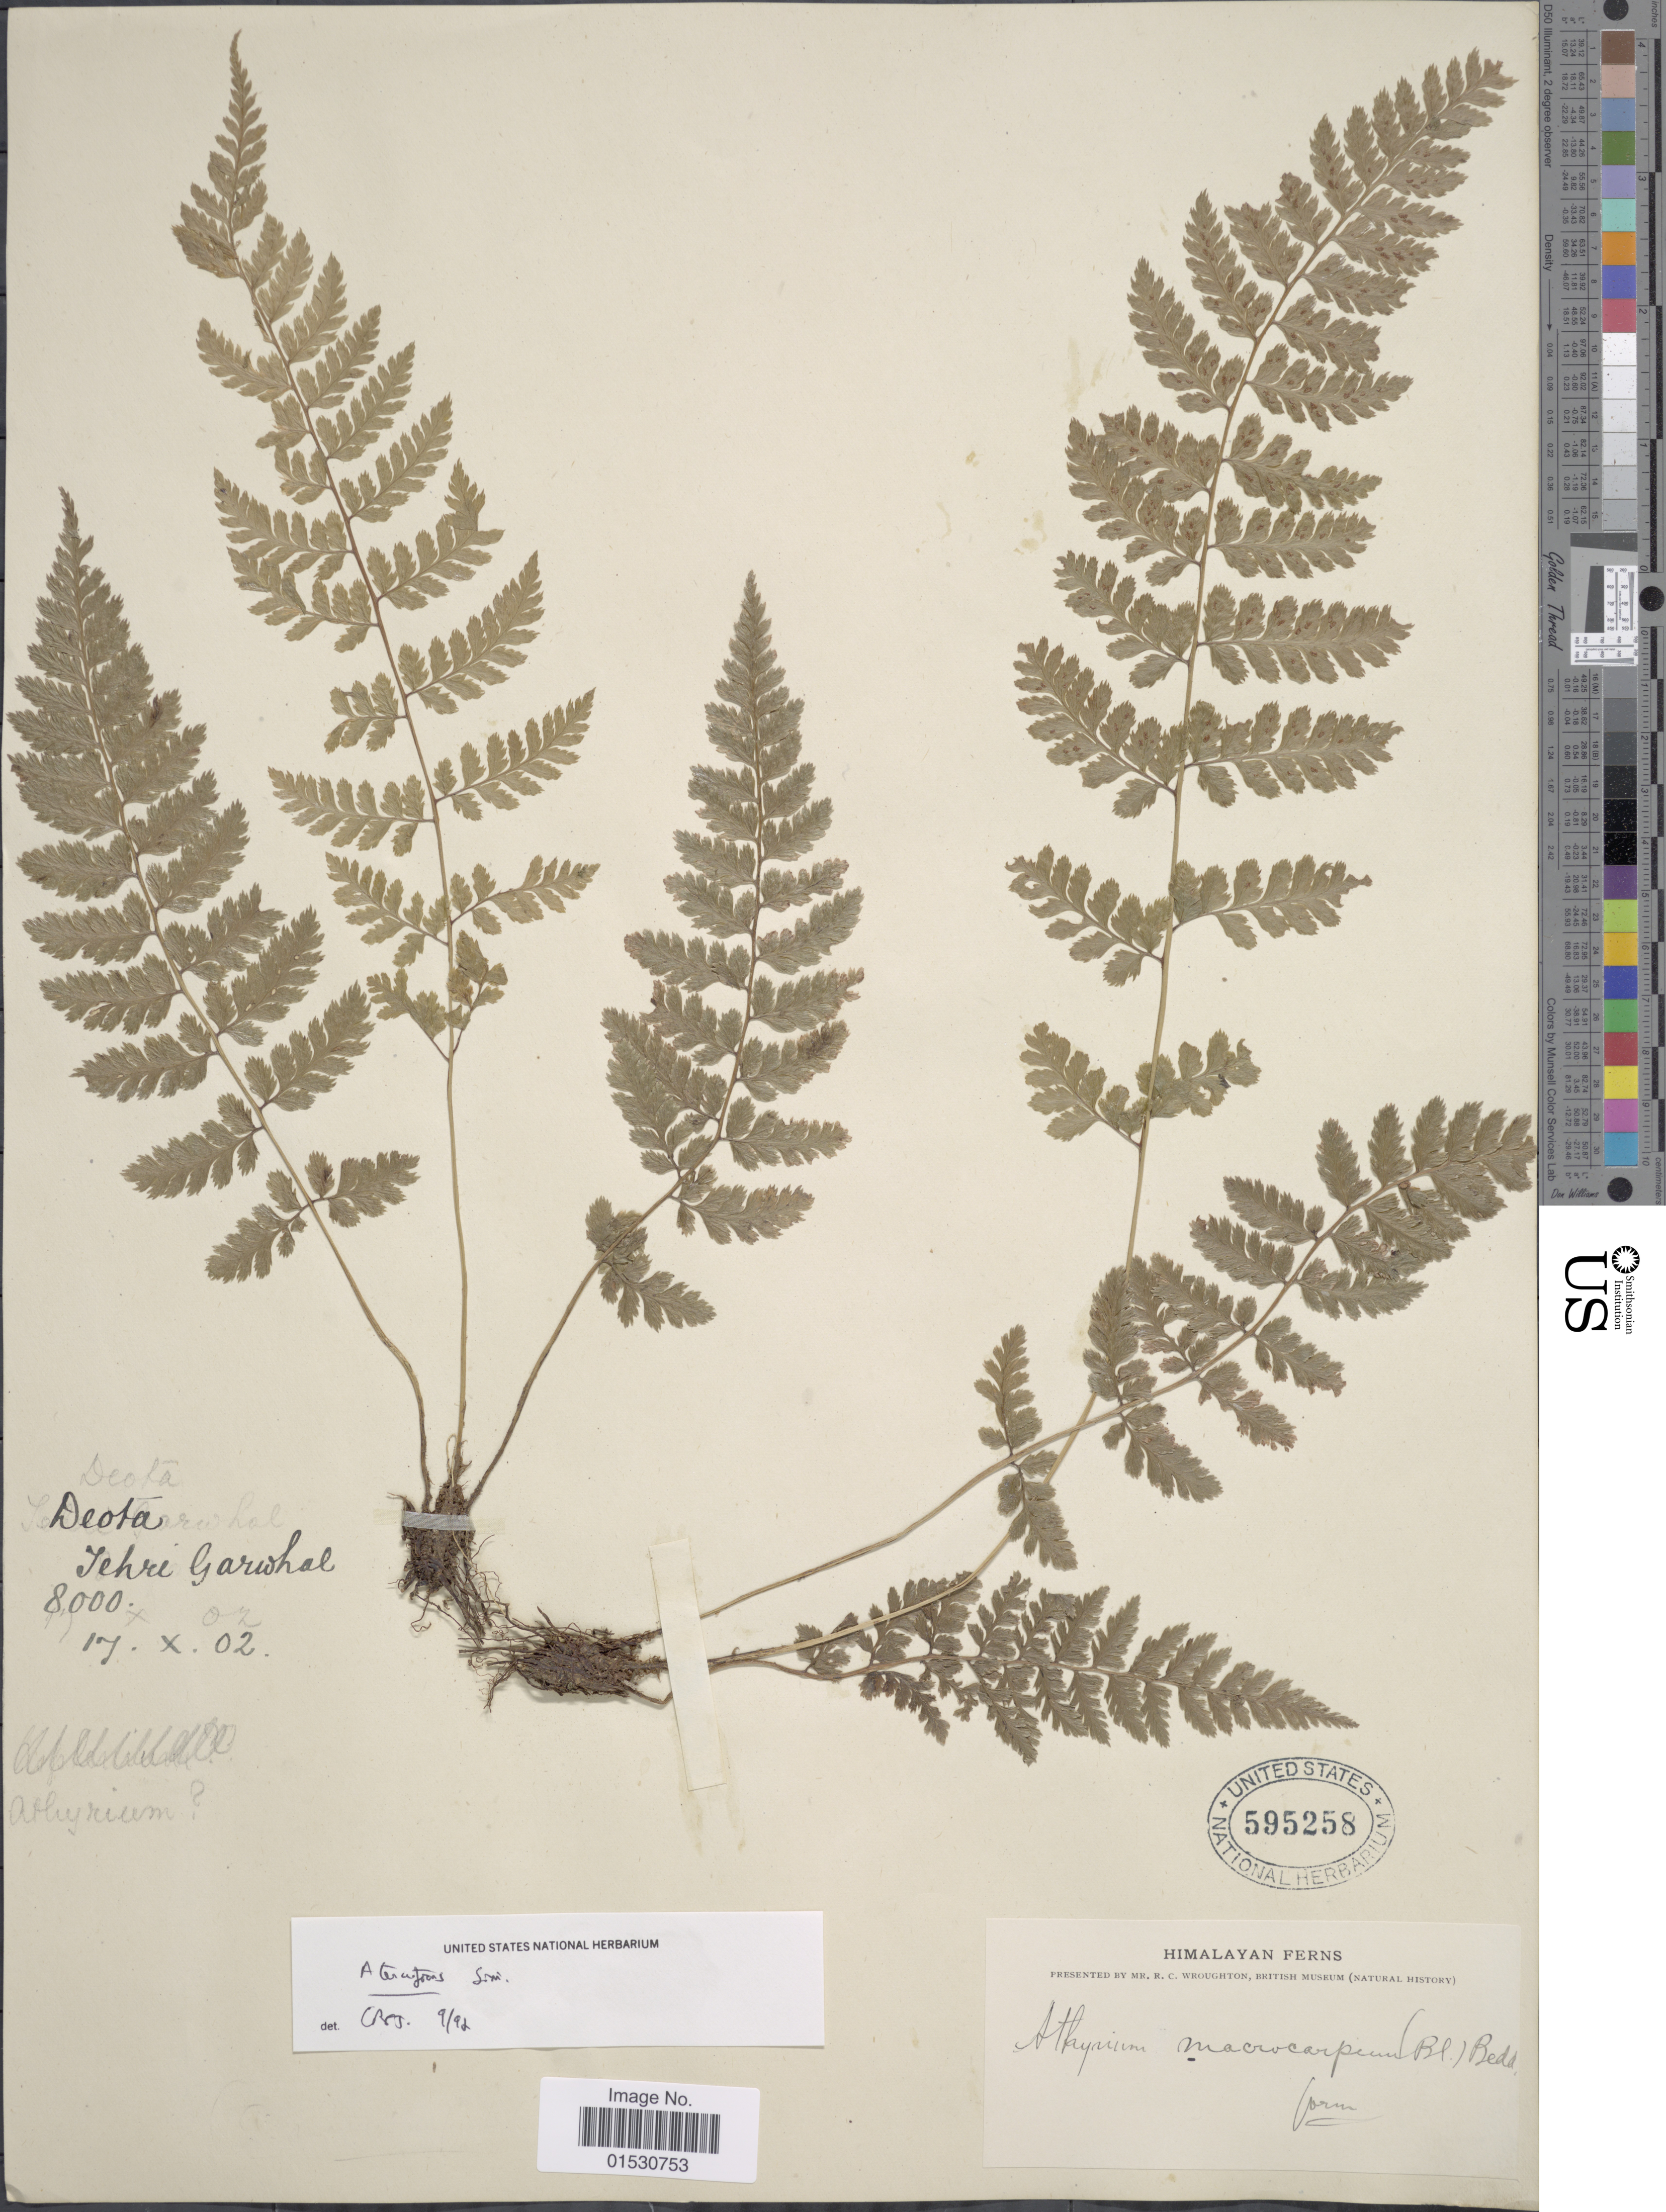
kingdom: Plantae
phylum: Tracheophyta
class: Polypodiopsida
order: Polypodiales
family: Athyriaceae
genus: Athyrium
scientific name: Athyrium macrocarpon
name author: Bedd.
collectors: R. Wroughton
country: India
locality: Himalayan Ferns, Deota, Tehri Garwhal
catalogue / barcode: US 595258